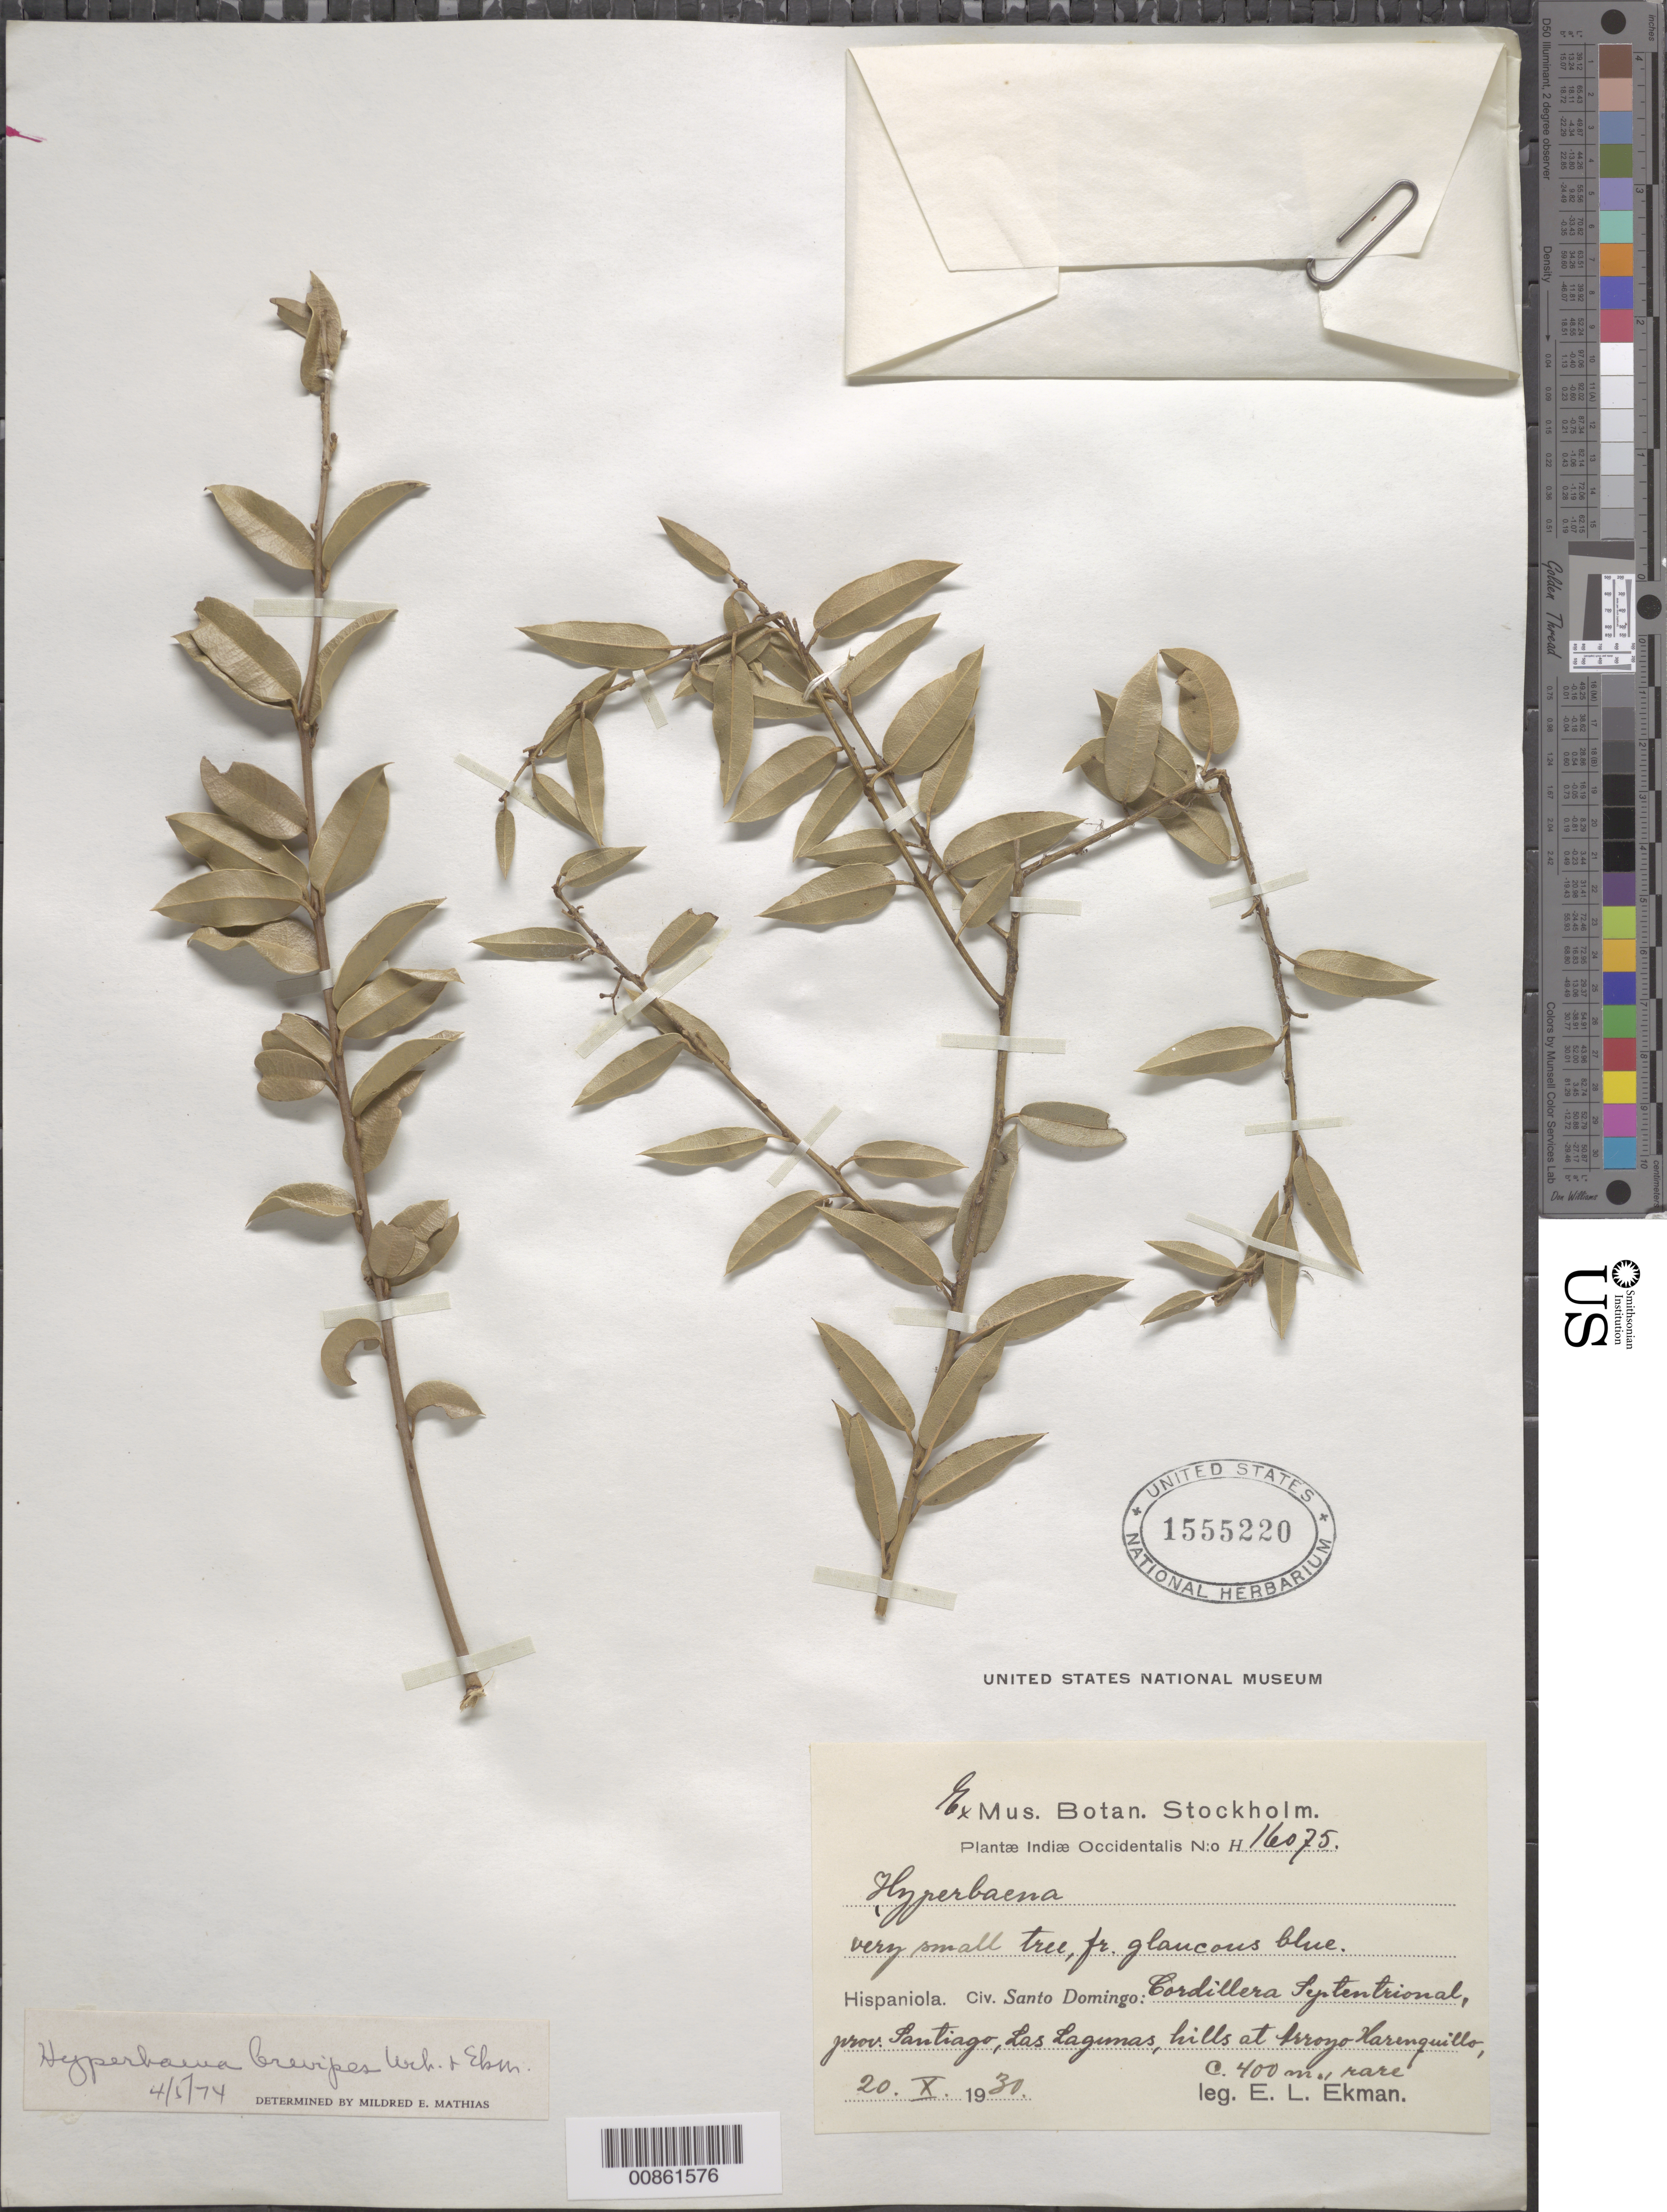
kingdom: Plantae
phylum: Tracheophyta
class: Magnoliopsida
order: Ranunculales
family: Menispermaceae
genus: Hyperbaena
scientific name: Hyperbaena brevipes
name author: Urb. & Ekman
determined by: Mathias, M. E.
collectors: E. L. Ekman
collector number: H 16075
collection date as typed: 20 Oct 1930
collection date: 1930-10-20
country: Dominican Republic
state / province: Santiago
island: Hispaniola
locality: Cordillera Septentrional, Las Lagunas, hills at Arroyo Harenquillo.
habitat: Hills.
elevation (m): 400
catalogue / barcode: US 1555220